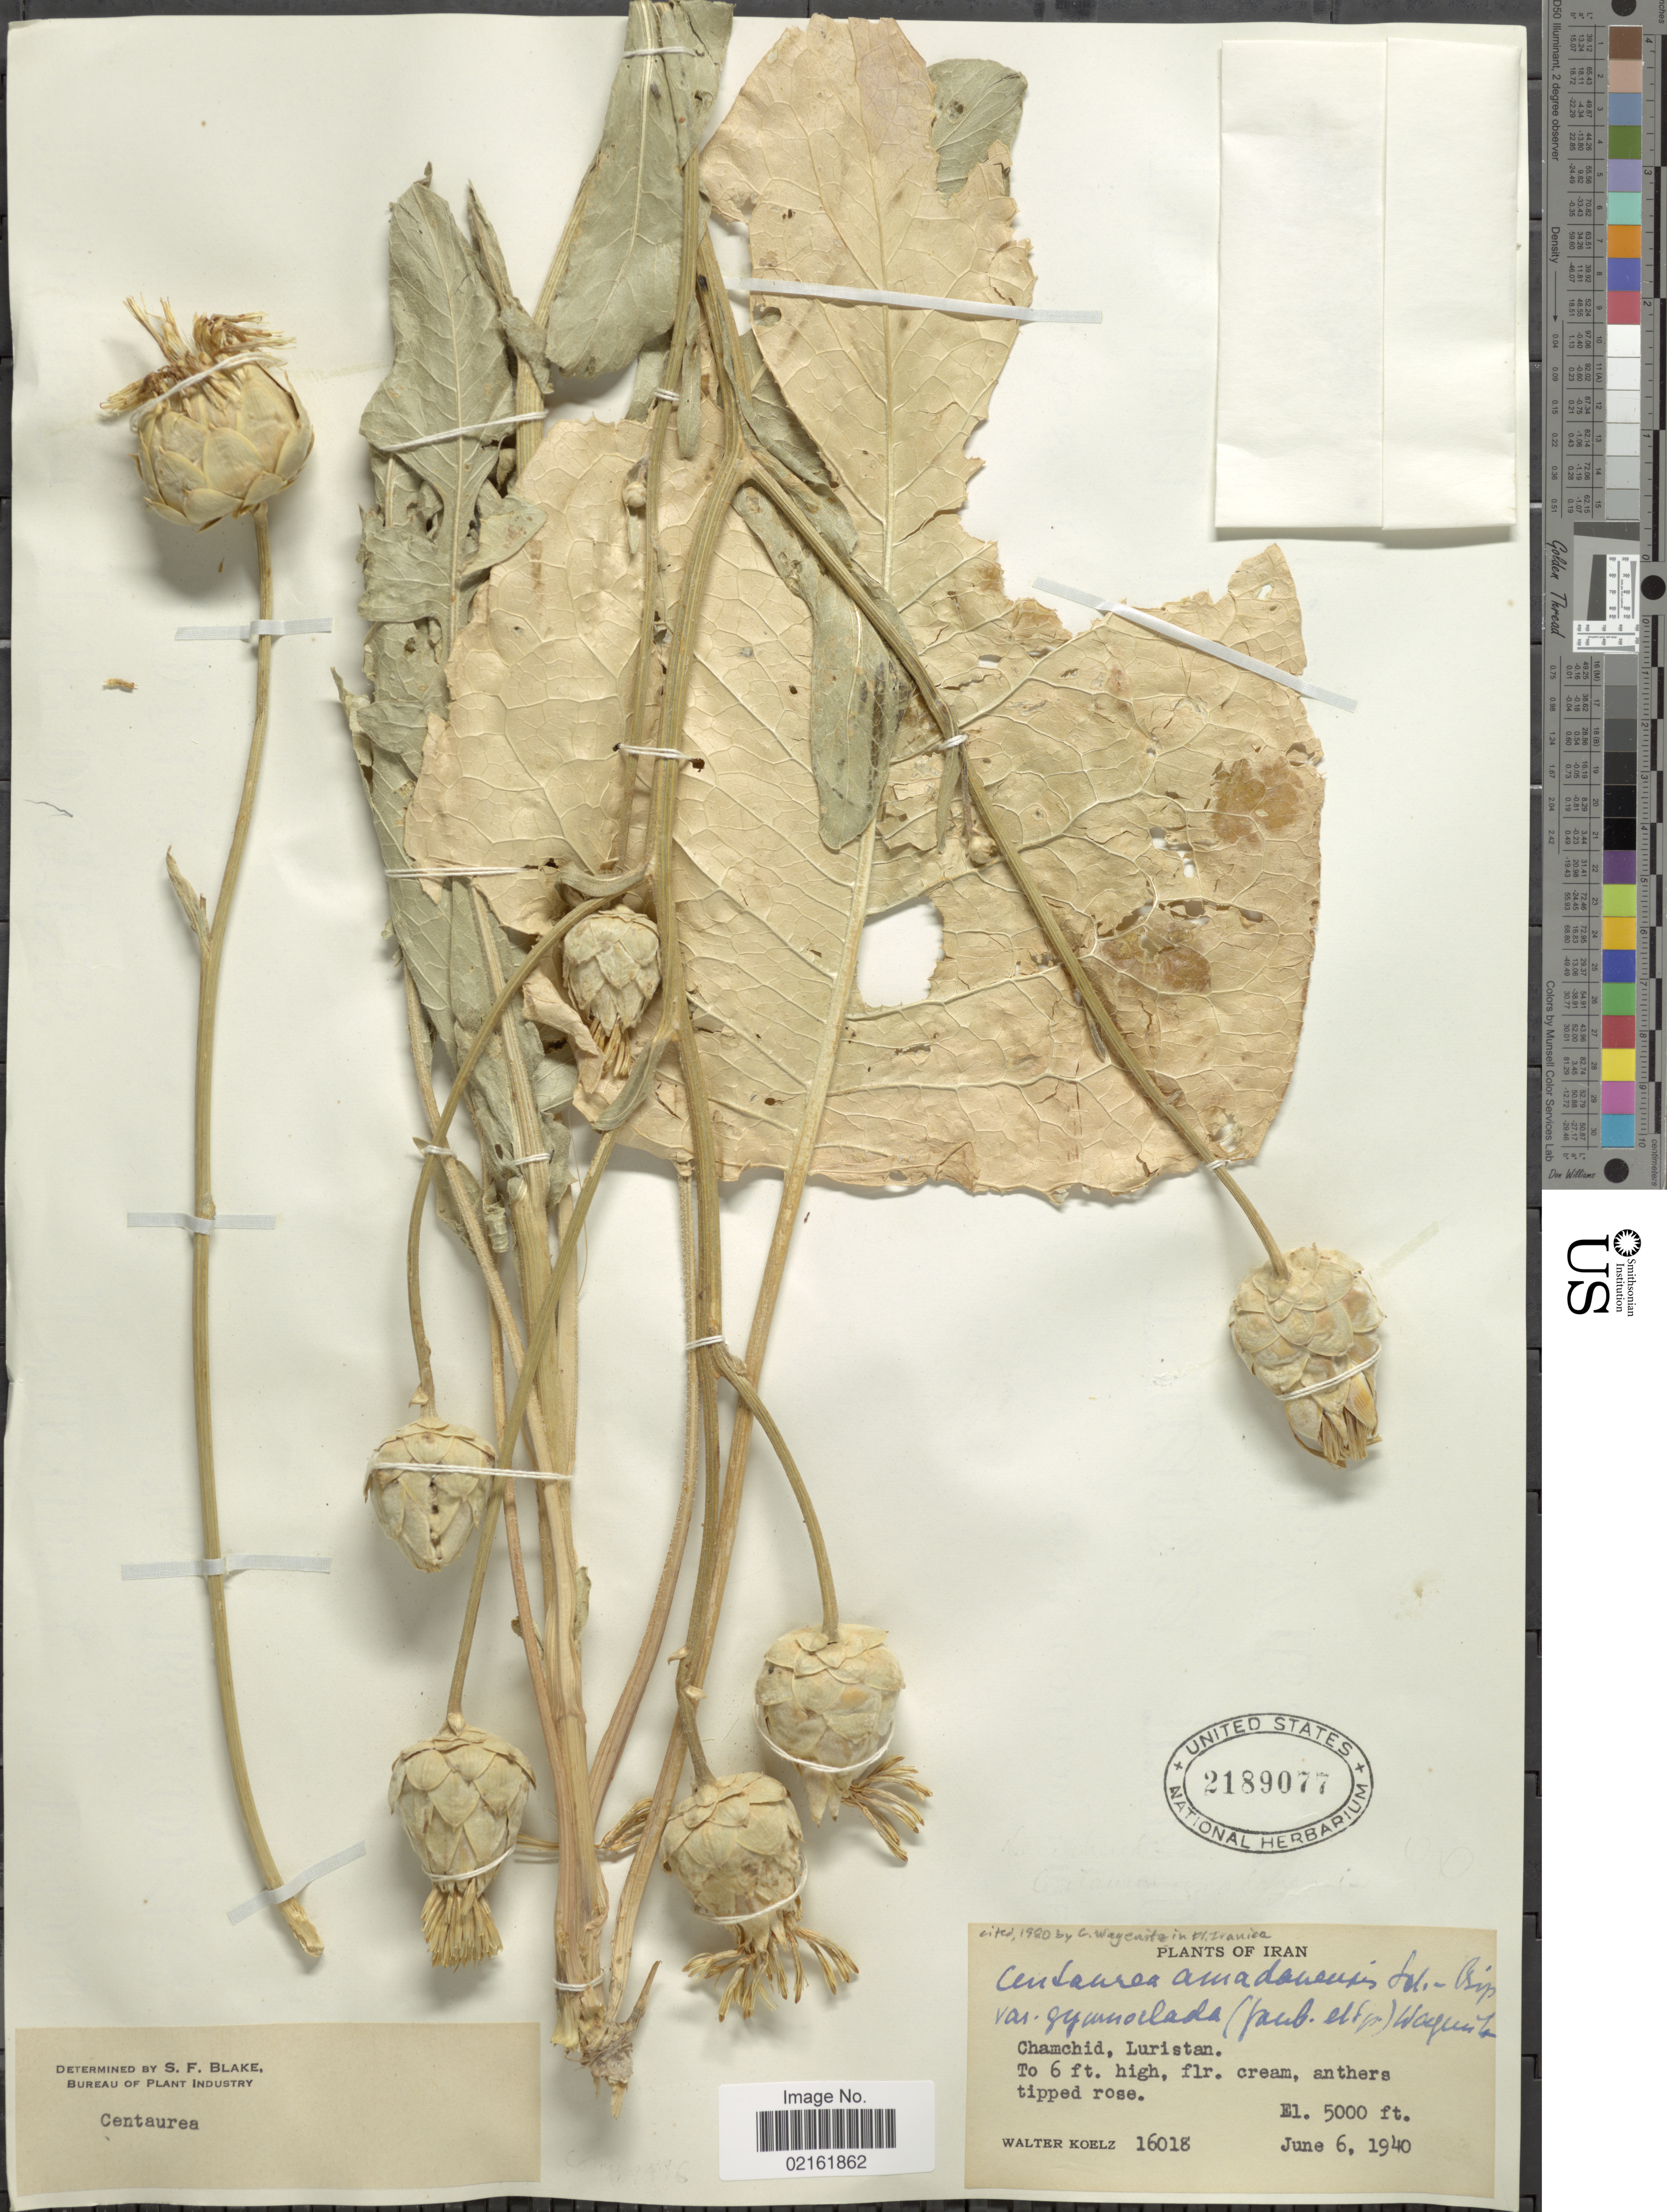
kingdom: Plantae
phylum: Tracheophyta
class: Magnoliopsida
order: Asterales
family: Asteraceae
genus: Centaurea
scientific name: Centaurea amadanensis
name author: Sch. Bip.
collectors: W. N. Koelz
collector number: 16018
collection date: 1940-06-06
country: Iran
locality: Chamchid, Luristan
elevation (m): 1524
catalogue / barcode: US 2189077